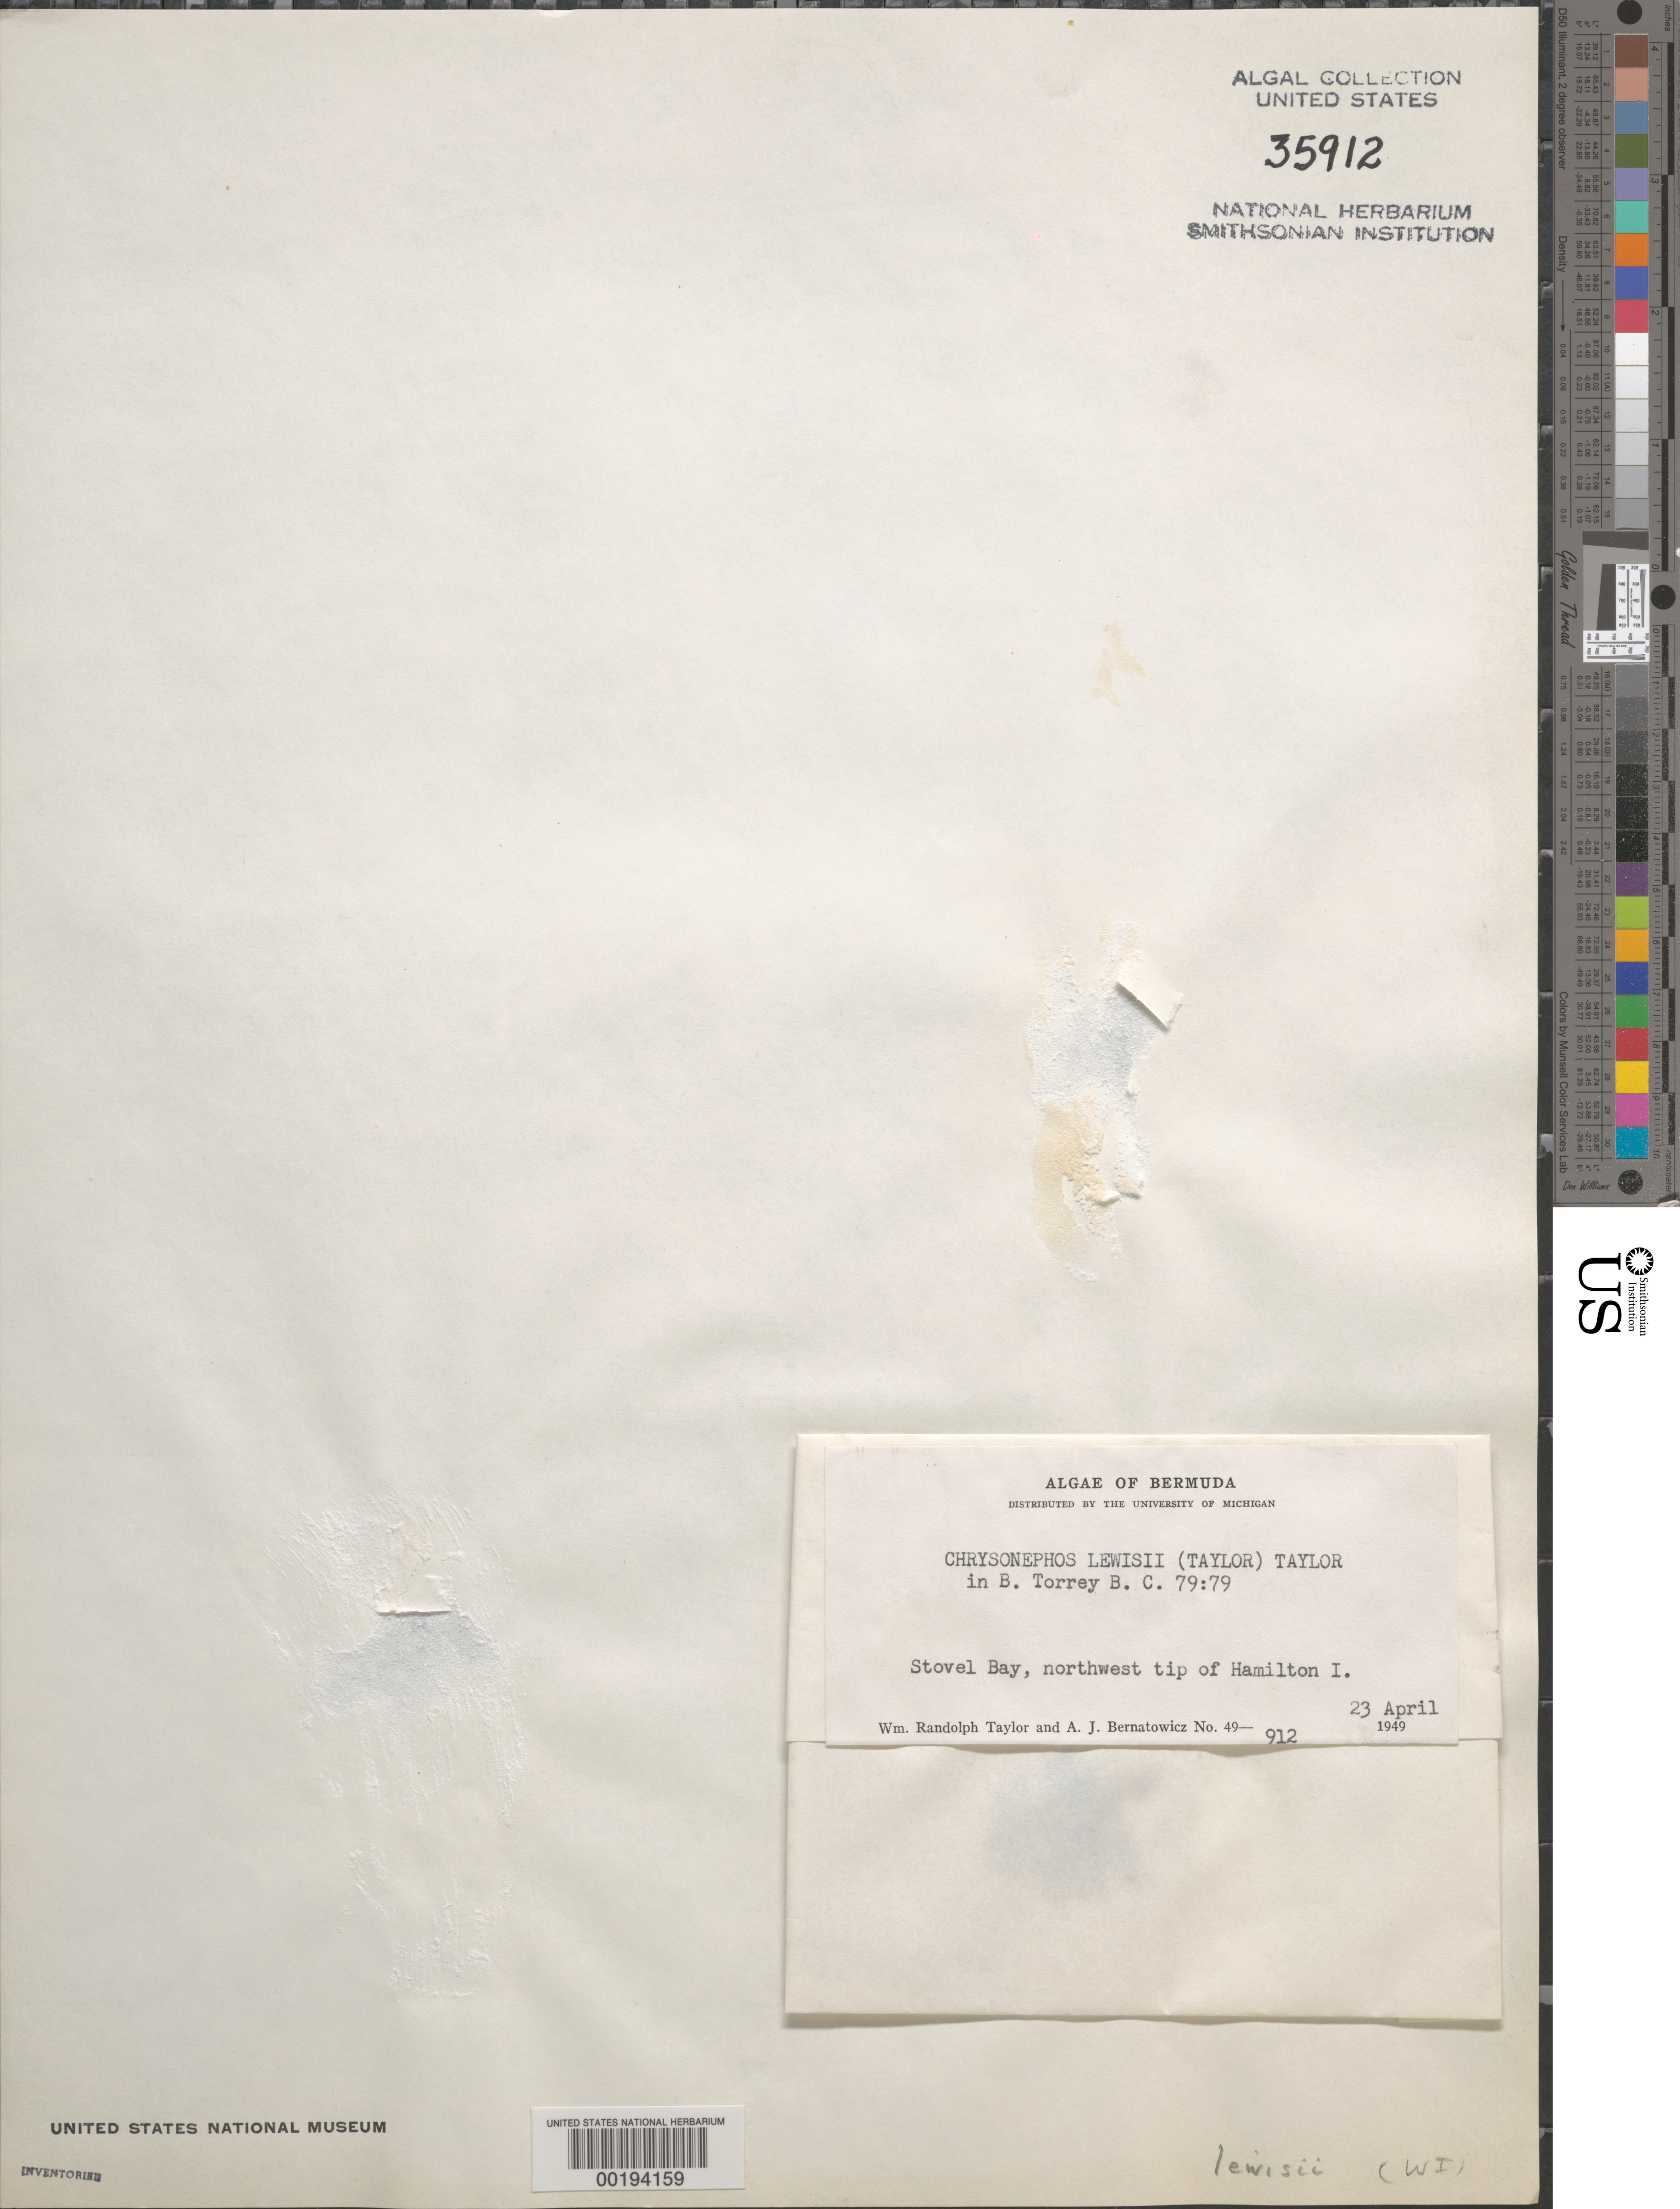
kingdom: Chromista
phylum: Ochrophyta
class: Dictyochophyceae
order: Sarcinochrysidales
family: Sarcinochrysidaceae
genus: Chrysonephos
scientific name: Chrysonephos lewisii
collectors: W. R. Taylor & A. Bernatowicz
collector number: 49-912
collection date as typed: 23 Apr 1949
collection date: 1949-04-23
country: Bermuda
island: Bermuda Island (Hamilton Island)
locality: Stovel Bay, northwest part of island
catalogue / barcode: US 35912